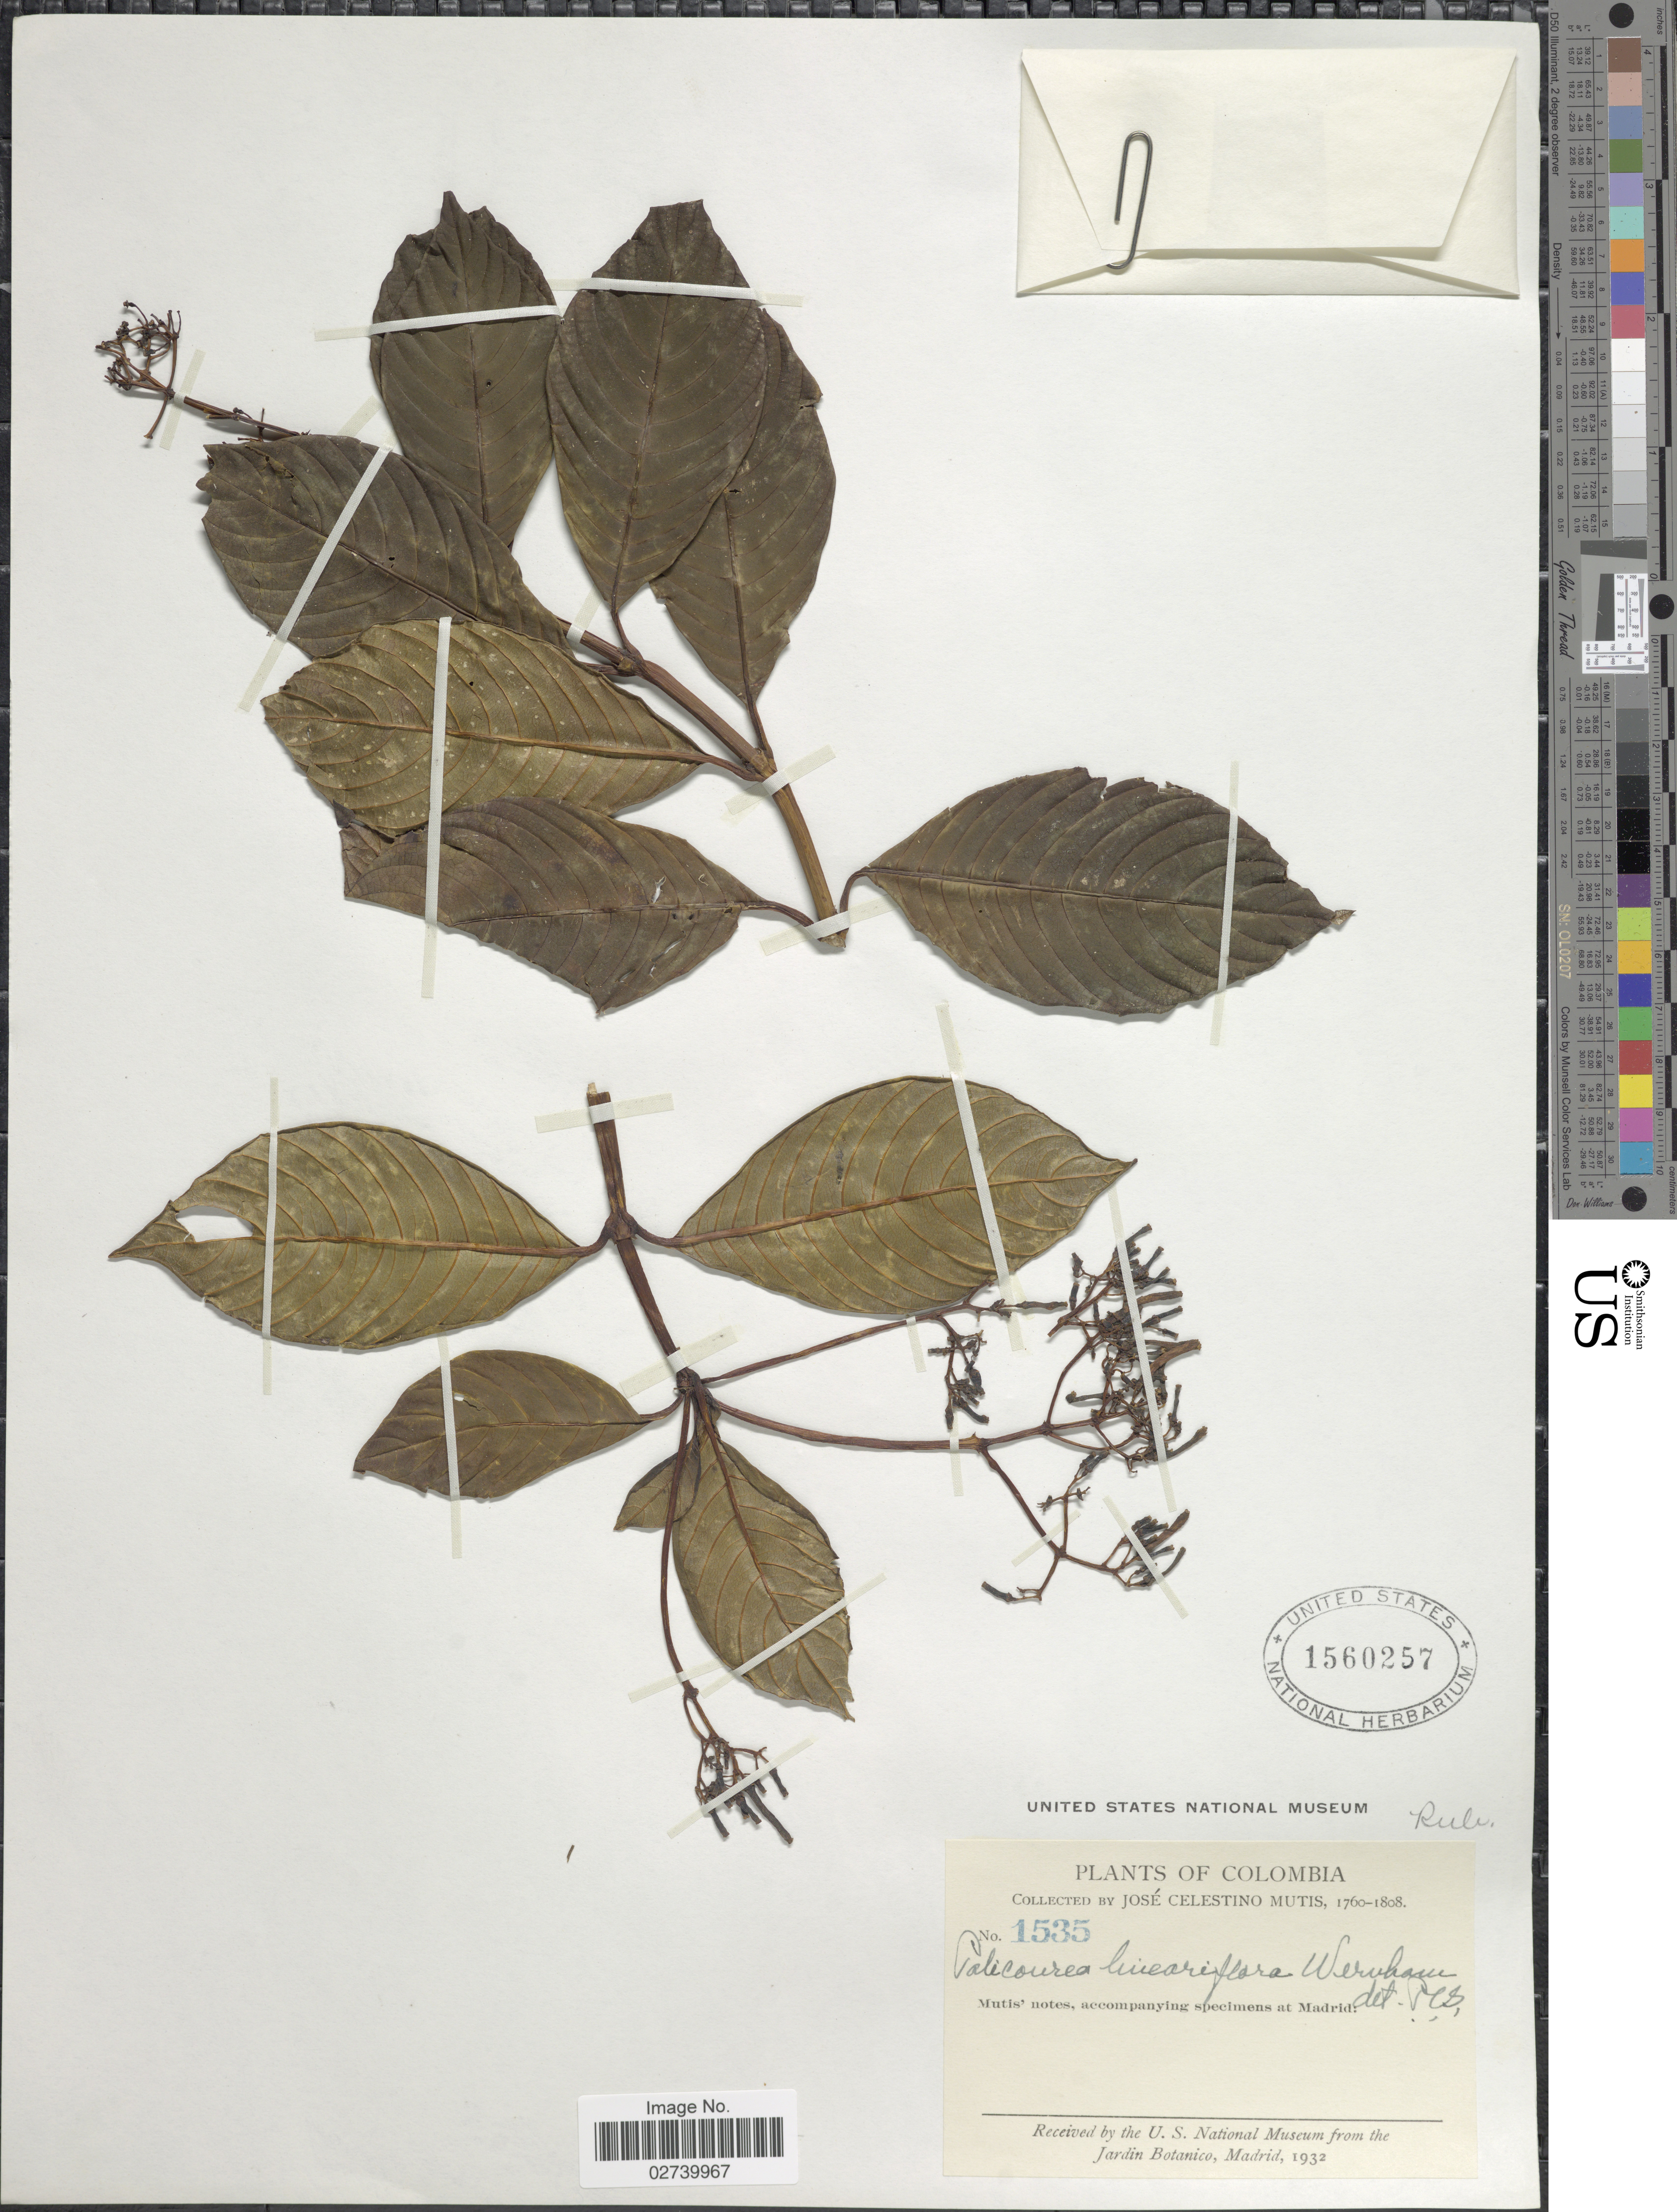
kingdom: Plantae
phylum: Tracheophyta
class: Magnoliopsida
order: Gentianales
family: Rubiaceae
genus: Palicourea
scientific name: Palicourea lineariflora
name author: Wernham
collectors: J. C. B. Mutis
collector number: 1535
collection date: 1760/1808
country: Colombia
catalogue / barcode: US 1560257